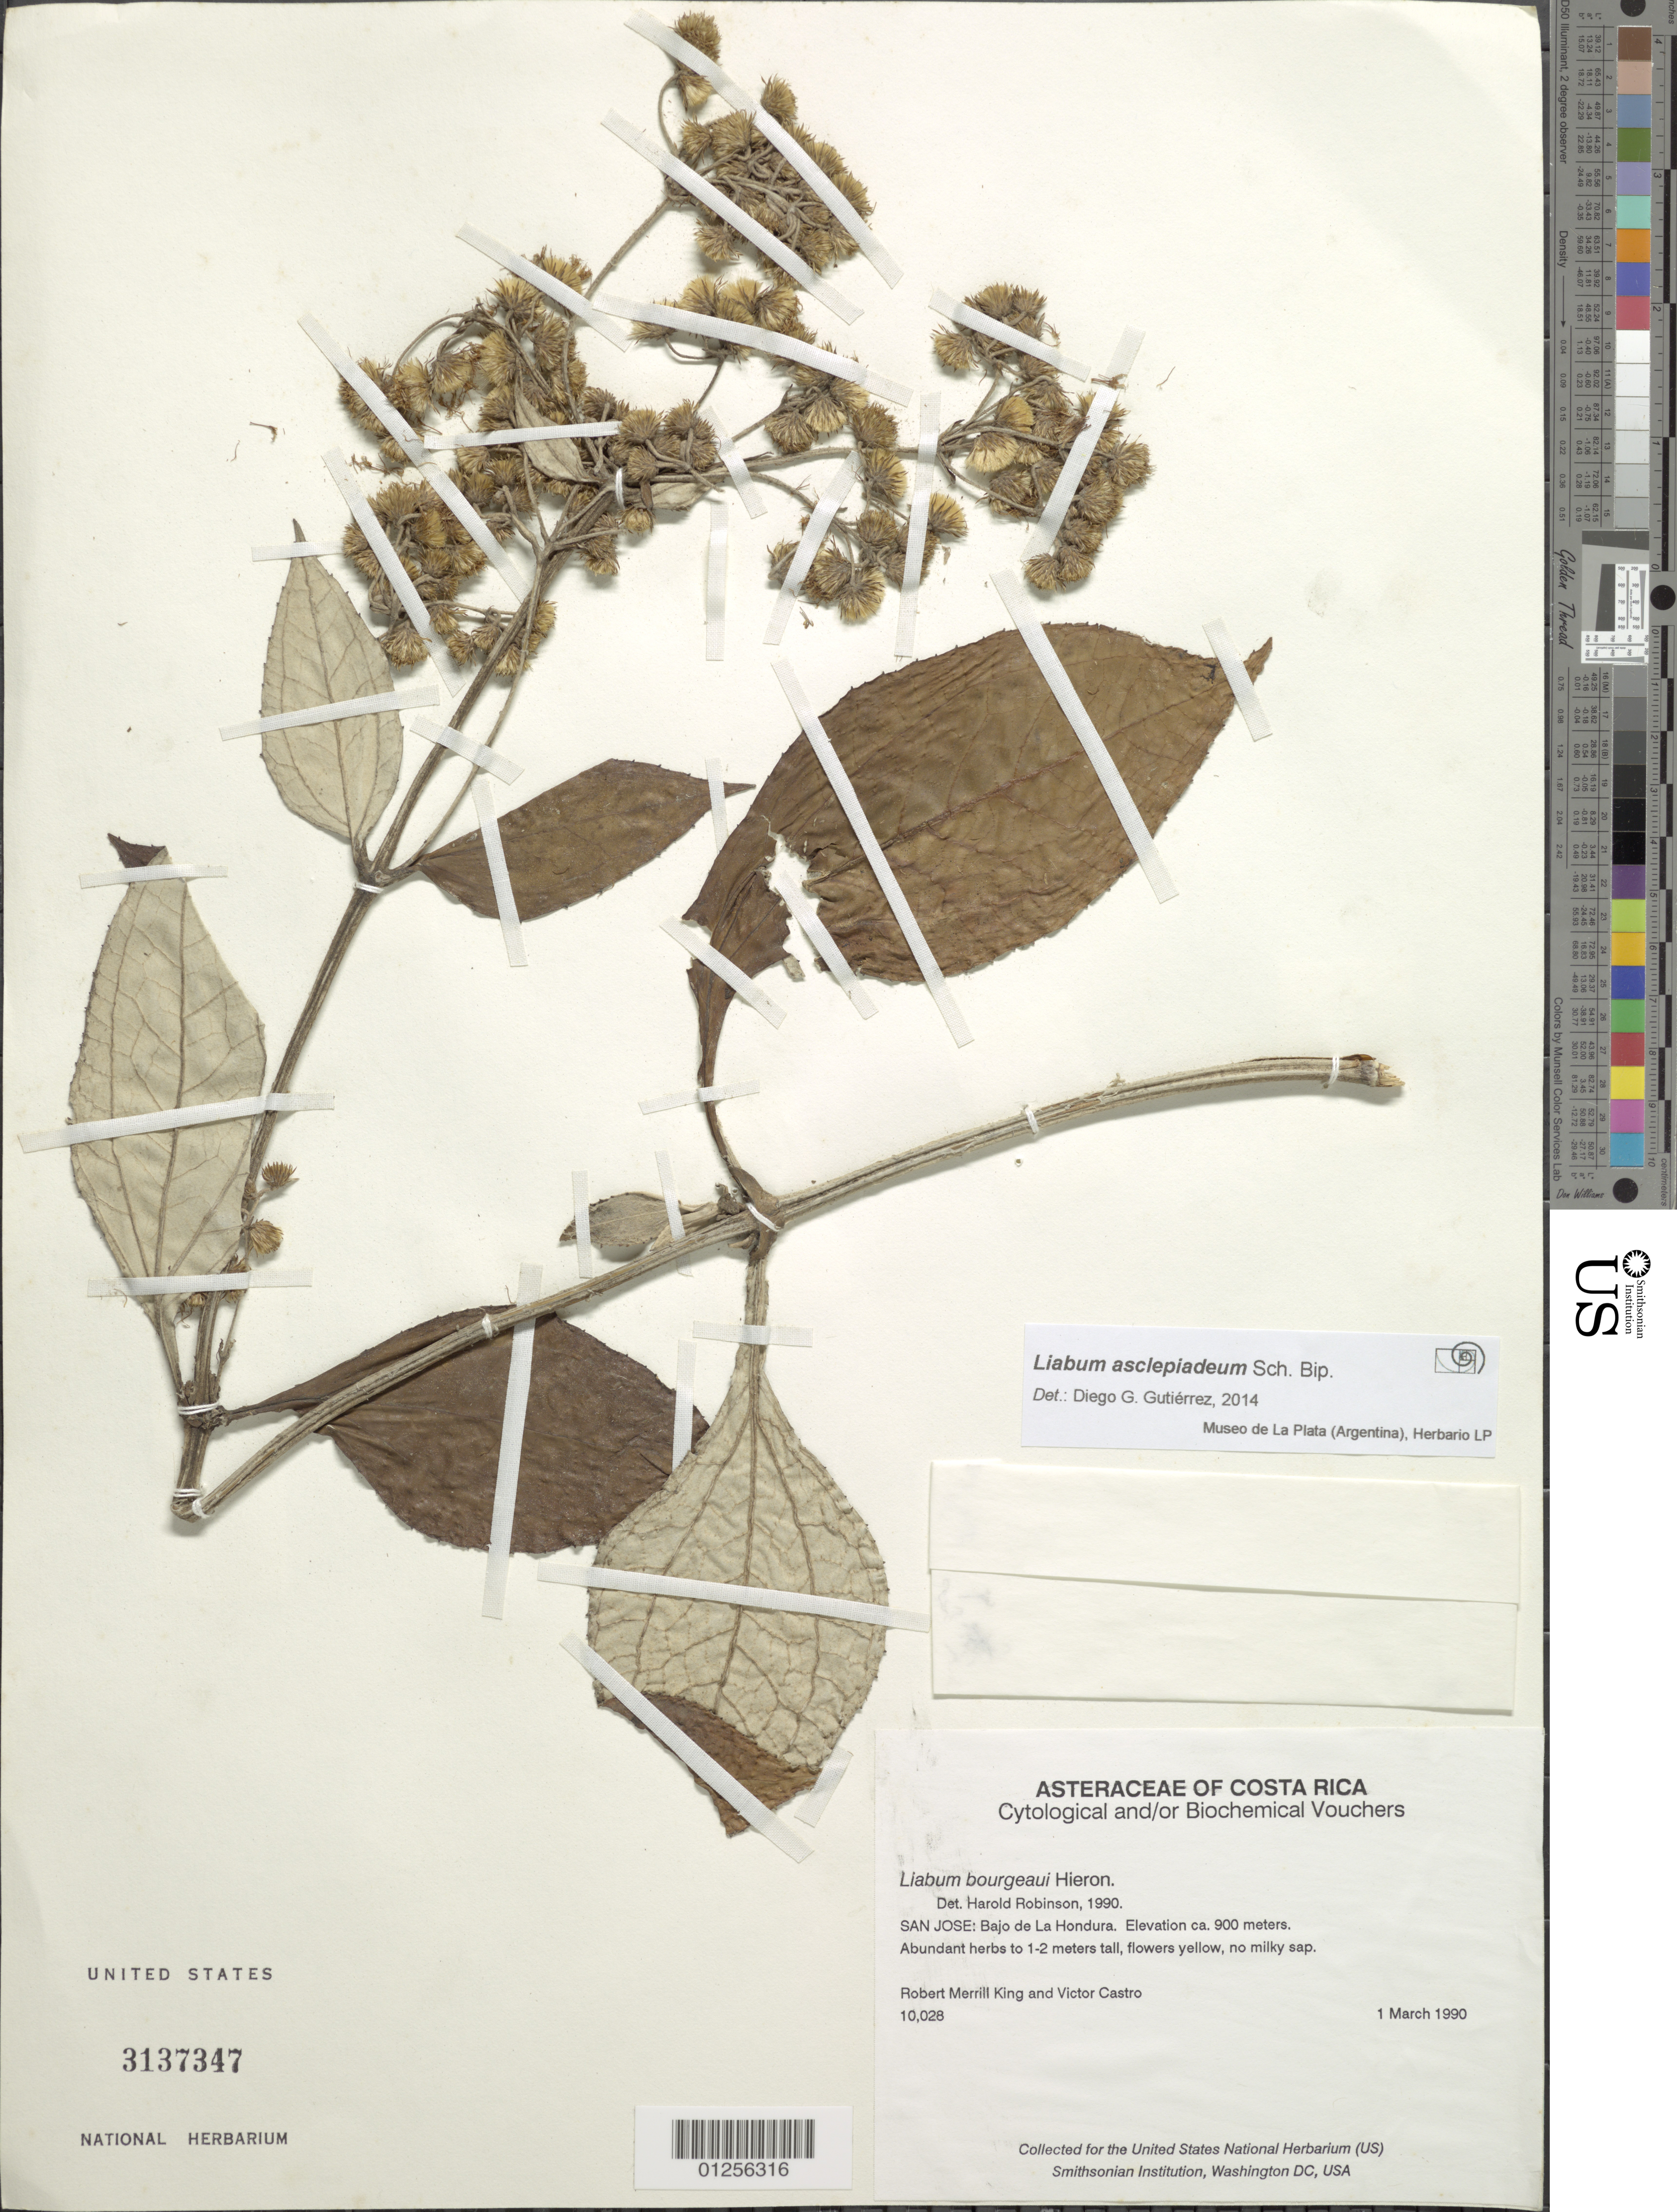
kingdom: Plantae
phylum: Tracheophyta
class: Magnoliopsida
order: Asterales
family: Asteraceae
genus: Liabum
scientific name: Liabum asclepiadeum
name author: Sch. Bip.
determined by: Gutierrez, D.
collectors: R. M. King & V. Castro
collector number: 10028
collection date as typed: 1 March 1990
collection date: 1990-03-01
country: Costa Rica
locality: Bajo de La Hondura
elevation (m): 900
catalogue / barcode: US 3137347